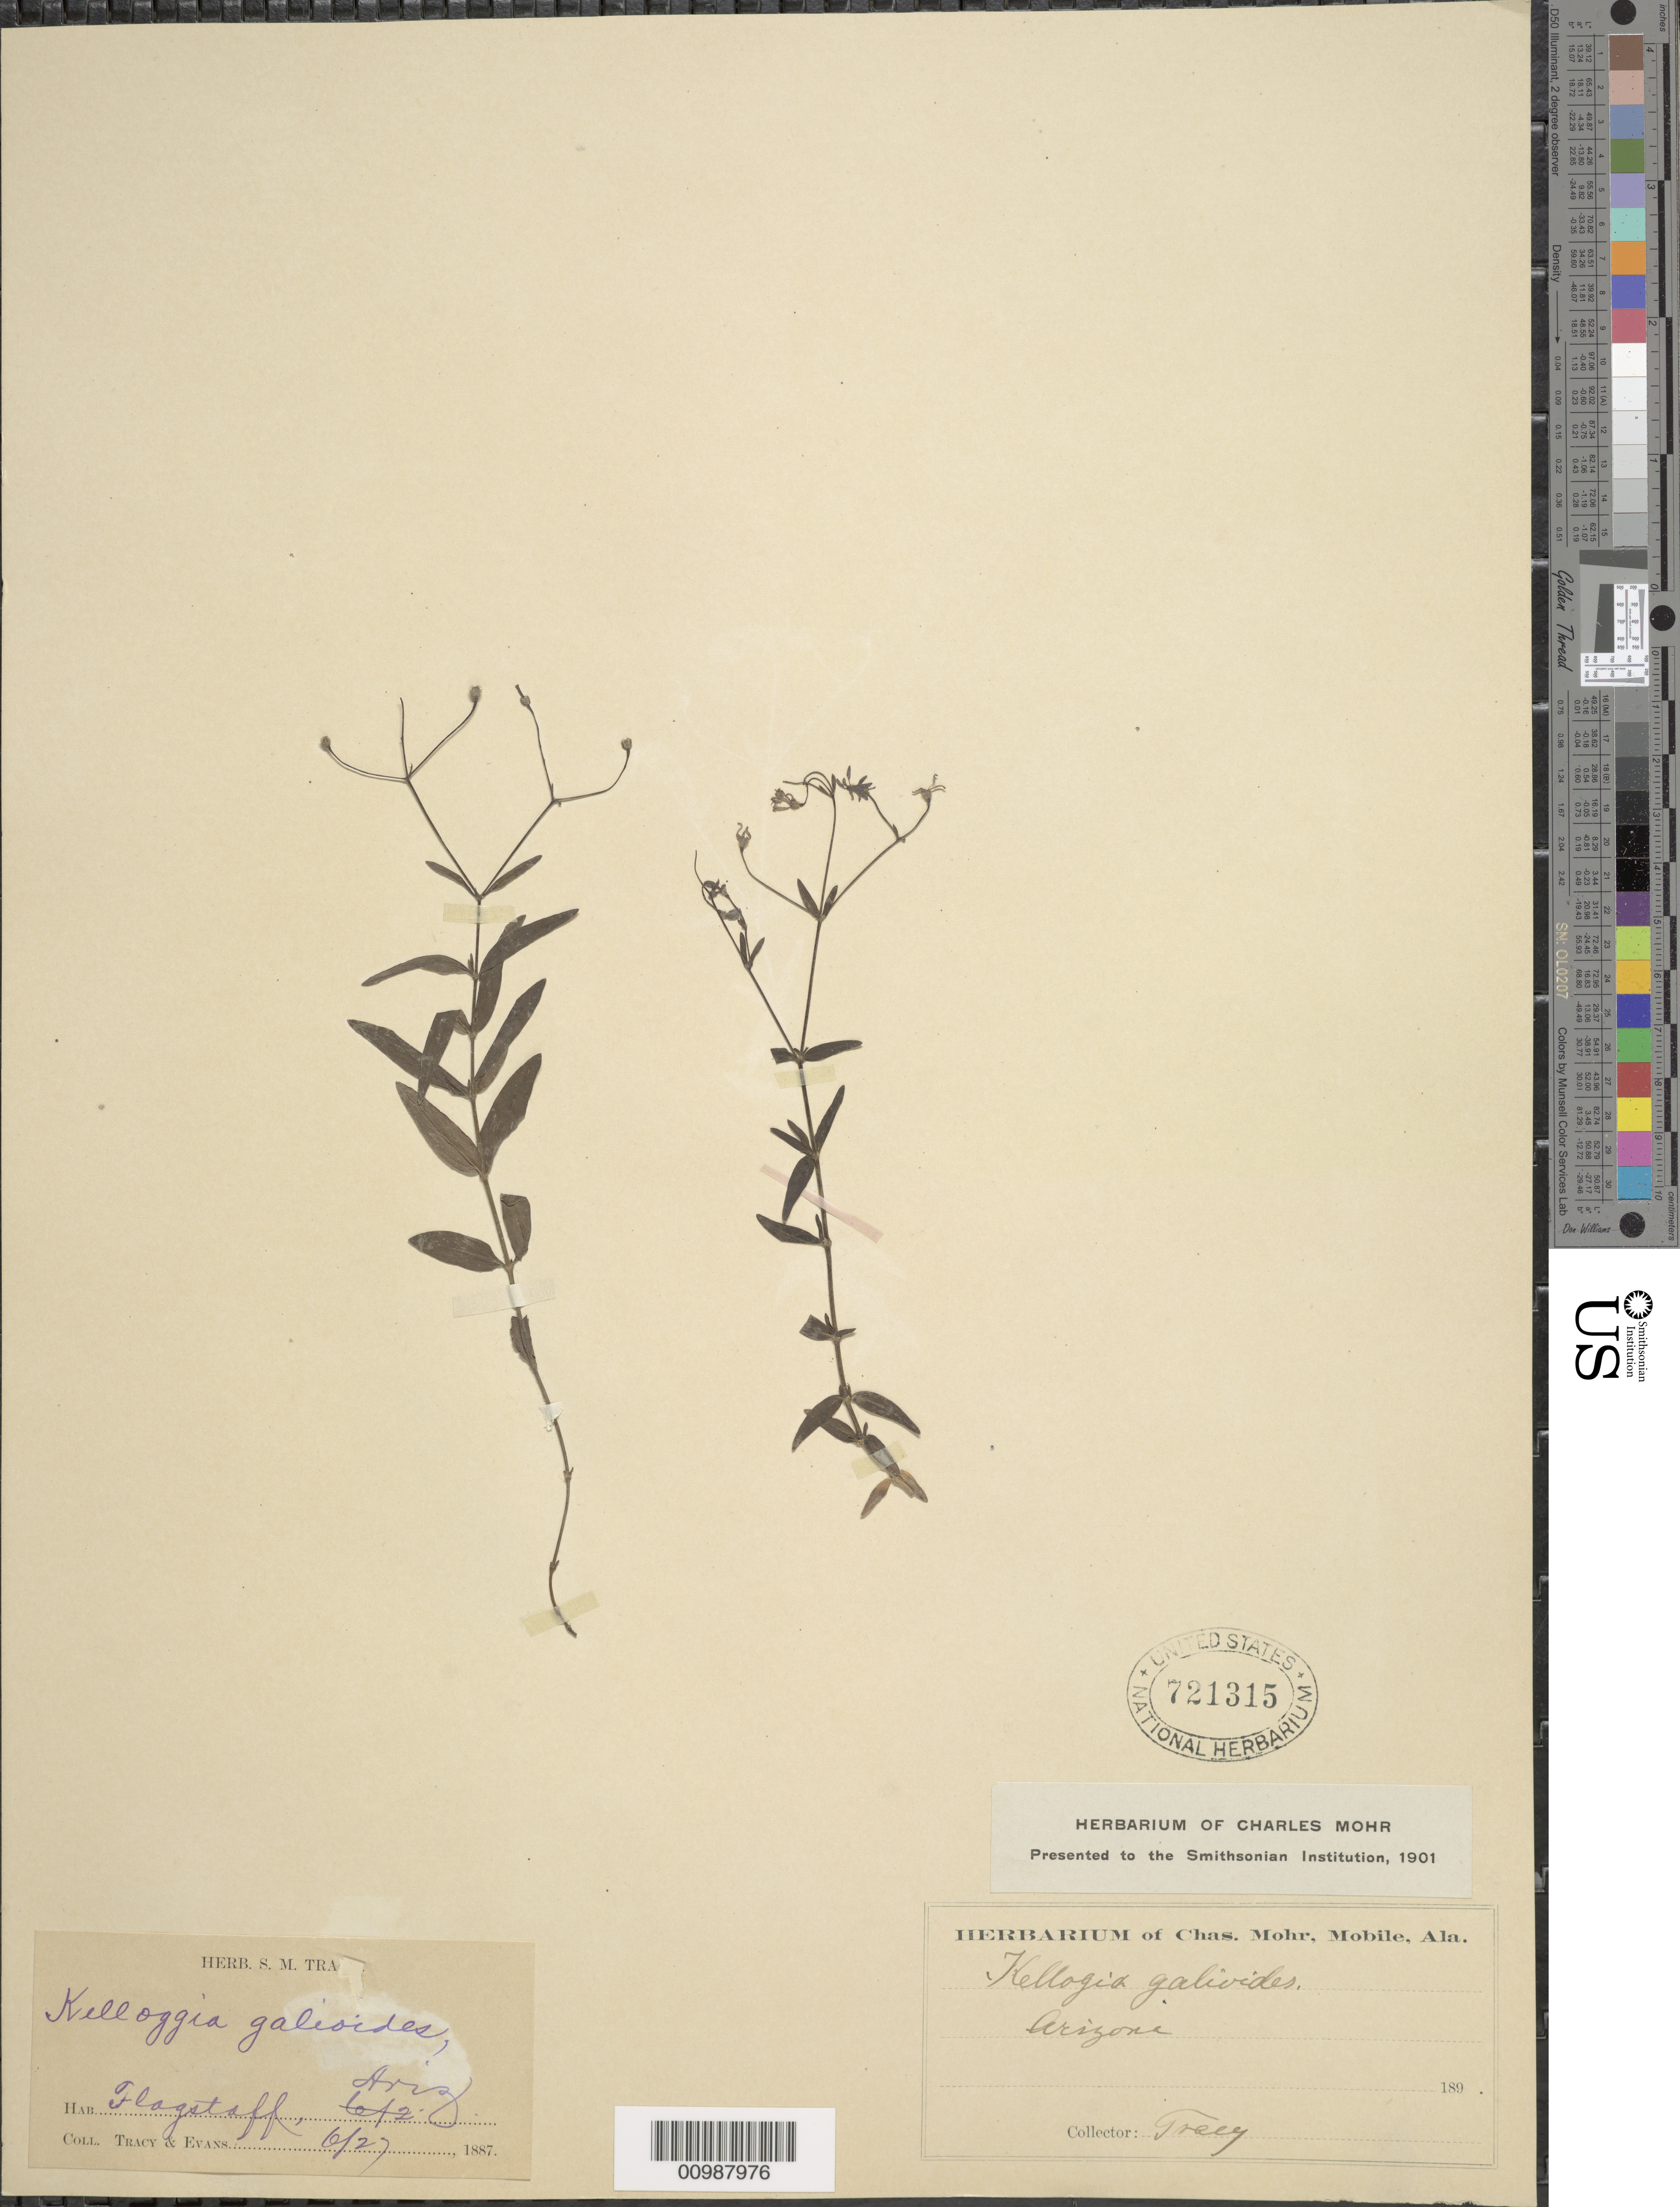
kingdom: Plantae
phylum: Tracheophyta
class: Magnoliopsida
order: Gentianales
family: Rubiaceae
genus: Kelloggia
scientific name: Kelloggia galioides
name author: Torr. in Wilkes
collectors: -. Tracy & -- Evans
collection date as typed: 27 Jun 1887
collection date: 1887-06-27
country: United States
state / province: Arizona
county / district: Coconino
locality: Flagstaff.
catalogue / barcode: US 721315